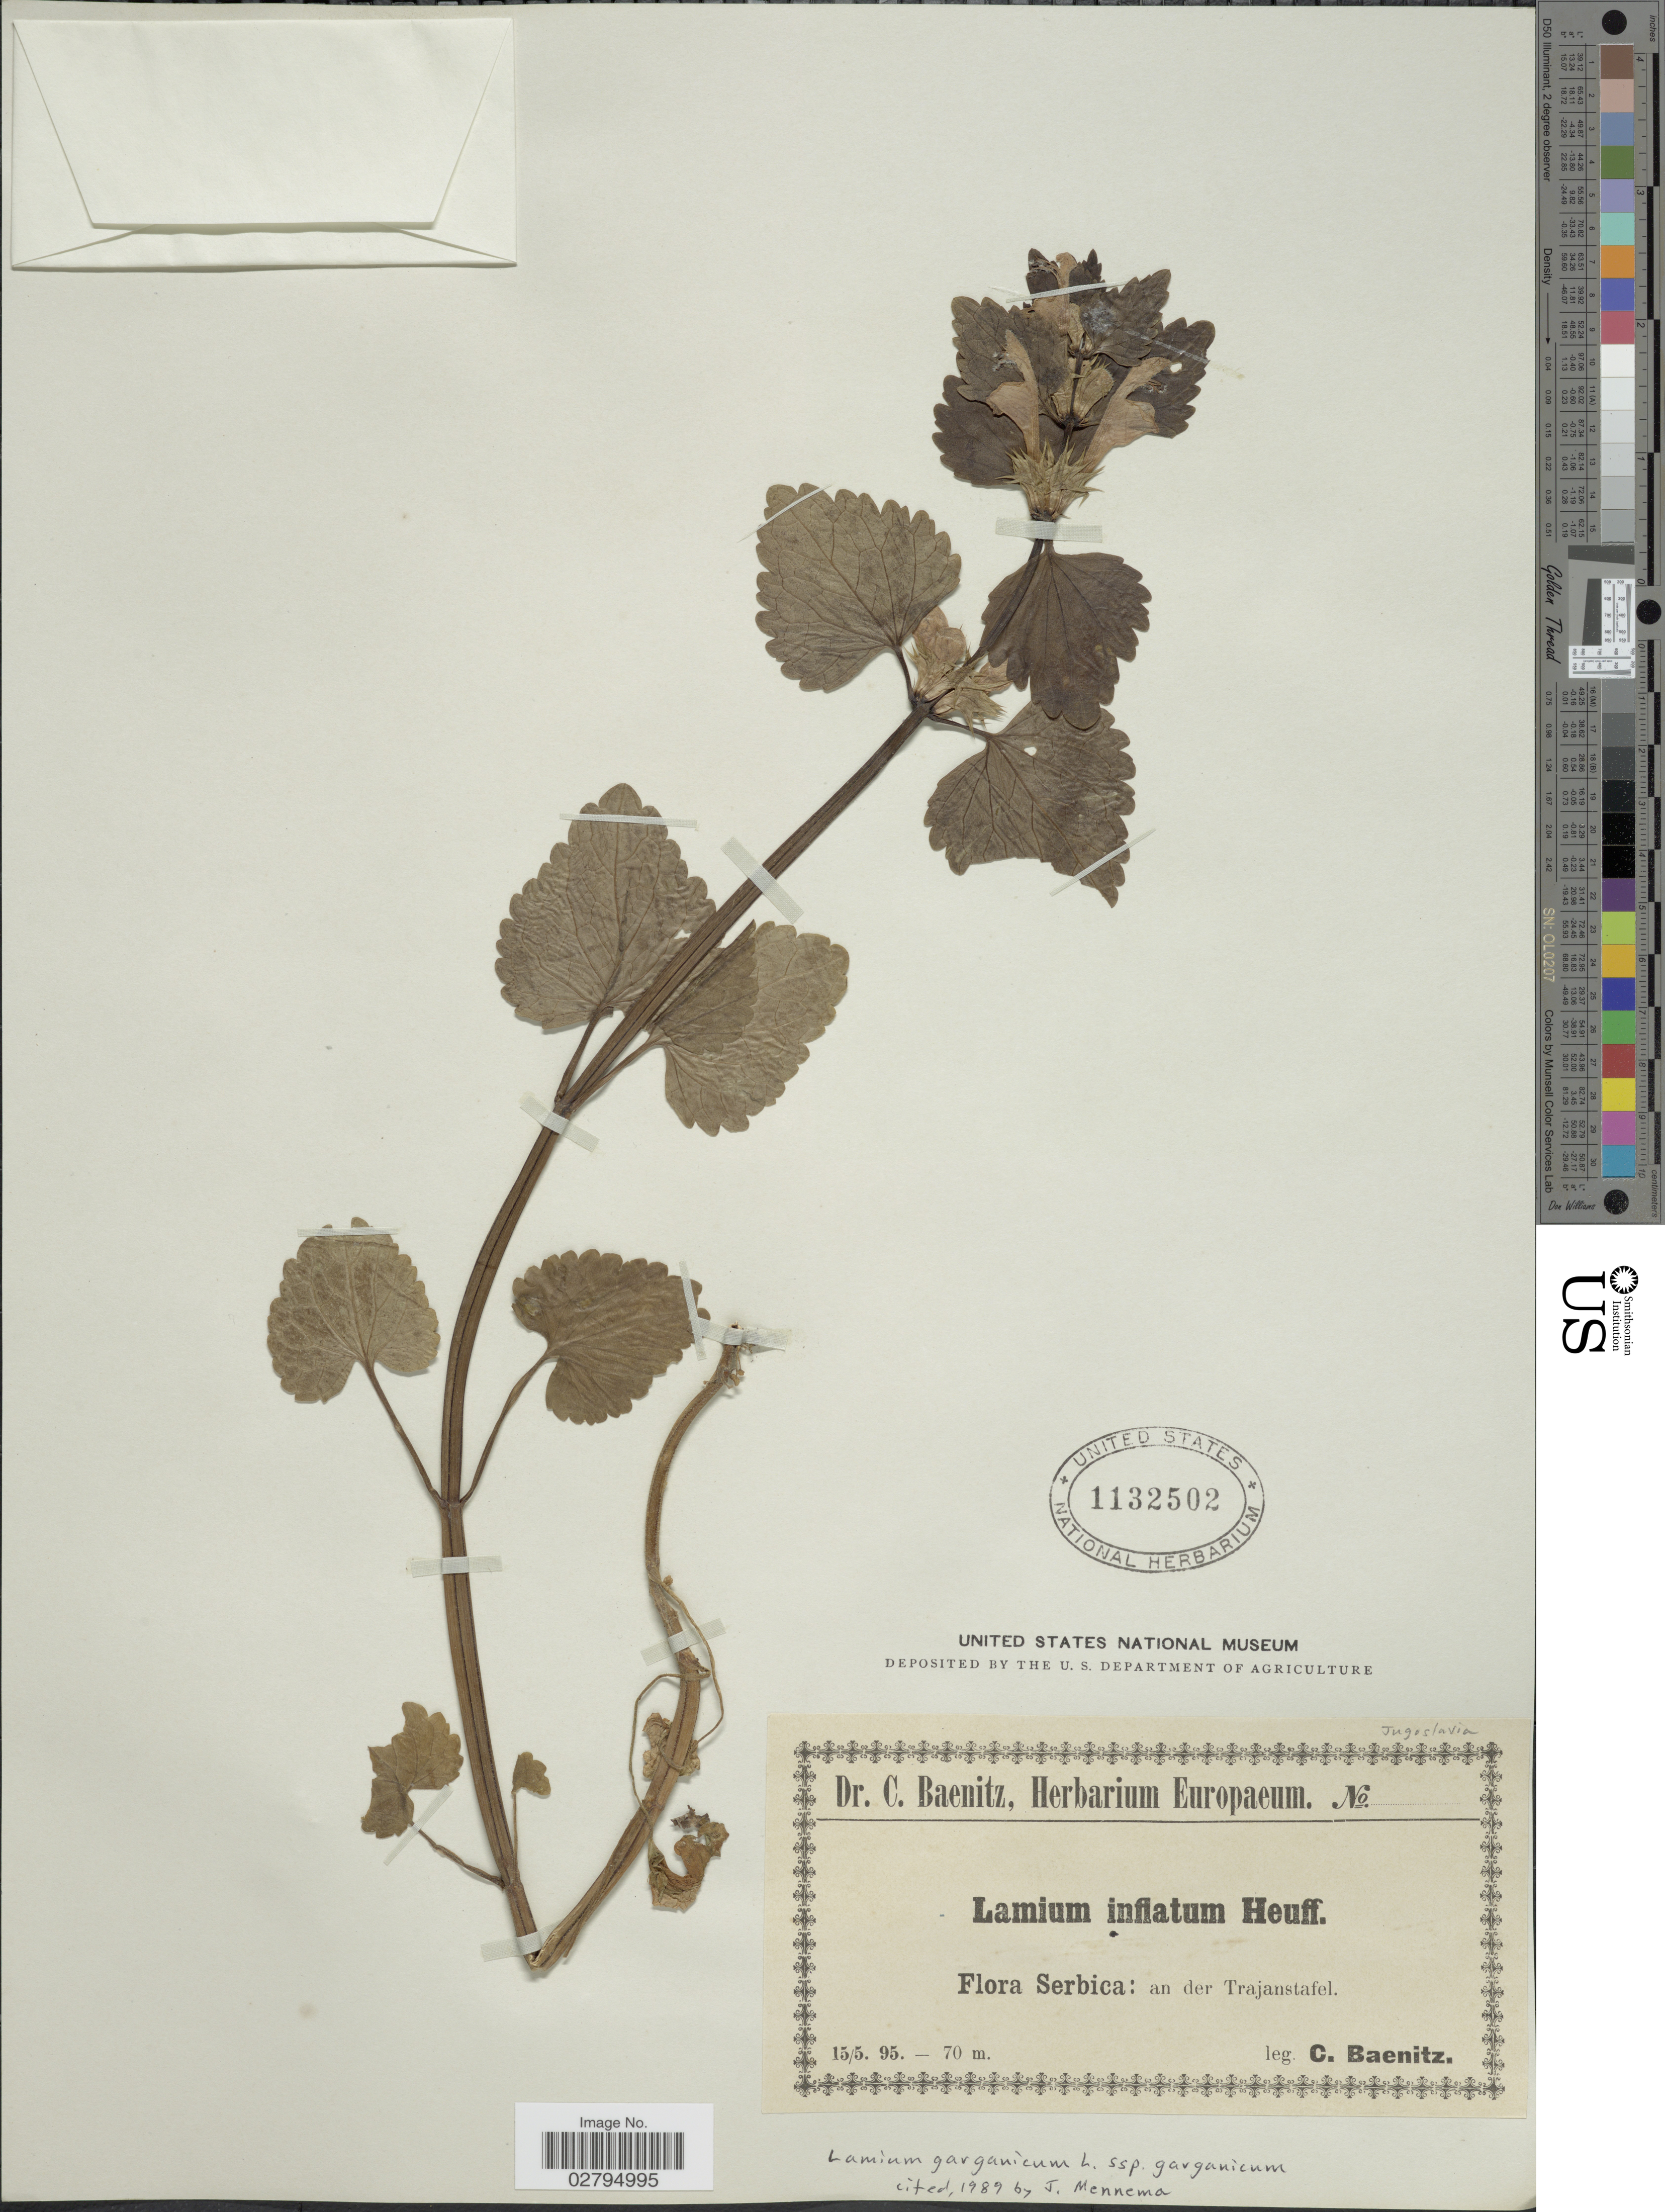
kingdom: Plantae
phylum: Tracheophyta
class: Magnoliopsida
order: Lamiales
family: Lamiaceae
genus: Lamium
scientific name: Lamium garganicum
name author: L.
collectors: C. G. Baenitz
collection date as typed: Transcribed d/m/y: 15/5/95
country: Serbia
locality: Serbica: an der Trajanstafel.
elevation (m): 70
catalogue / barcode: US 1132502